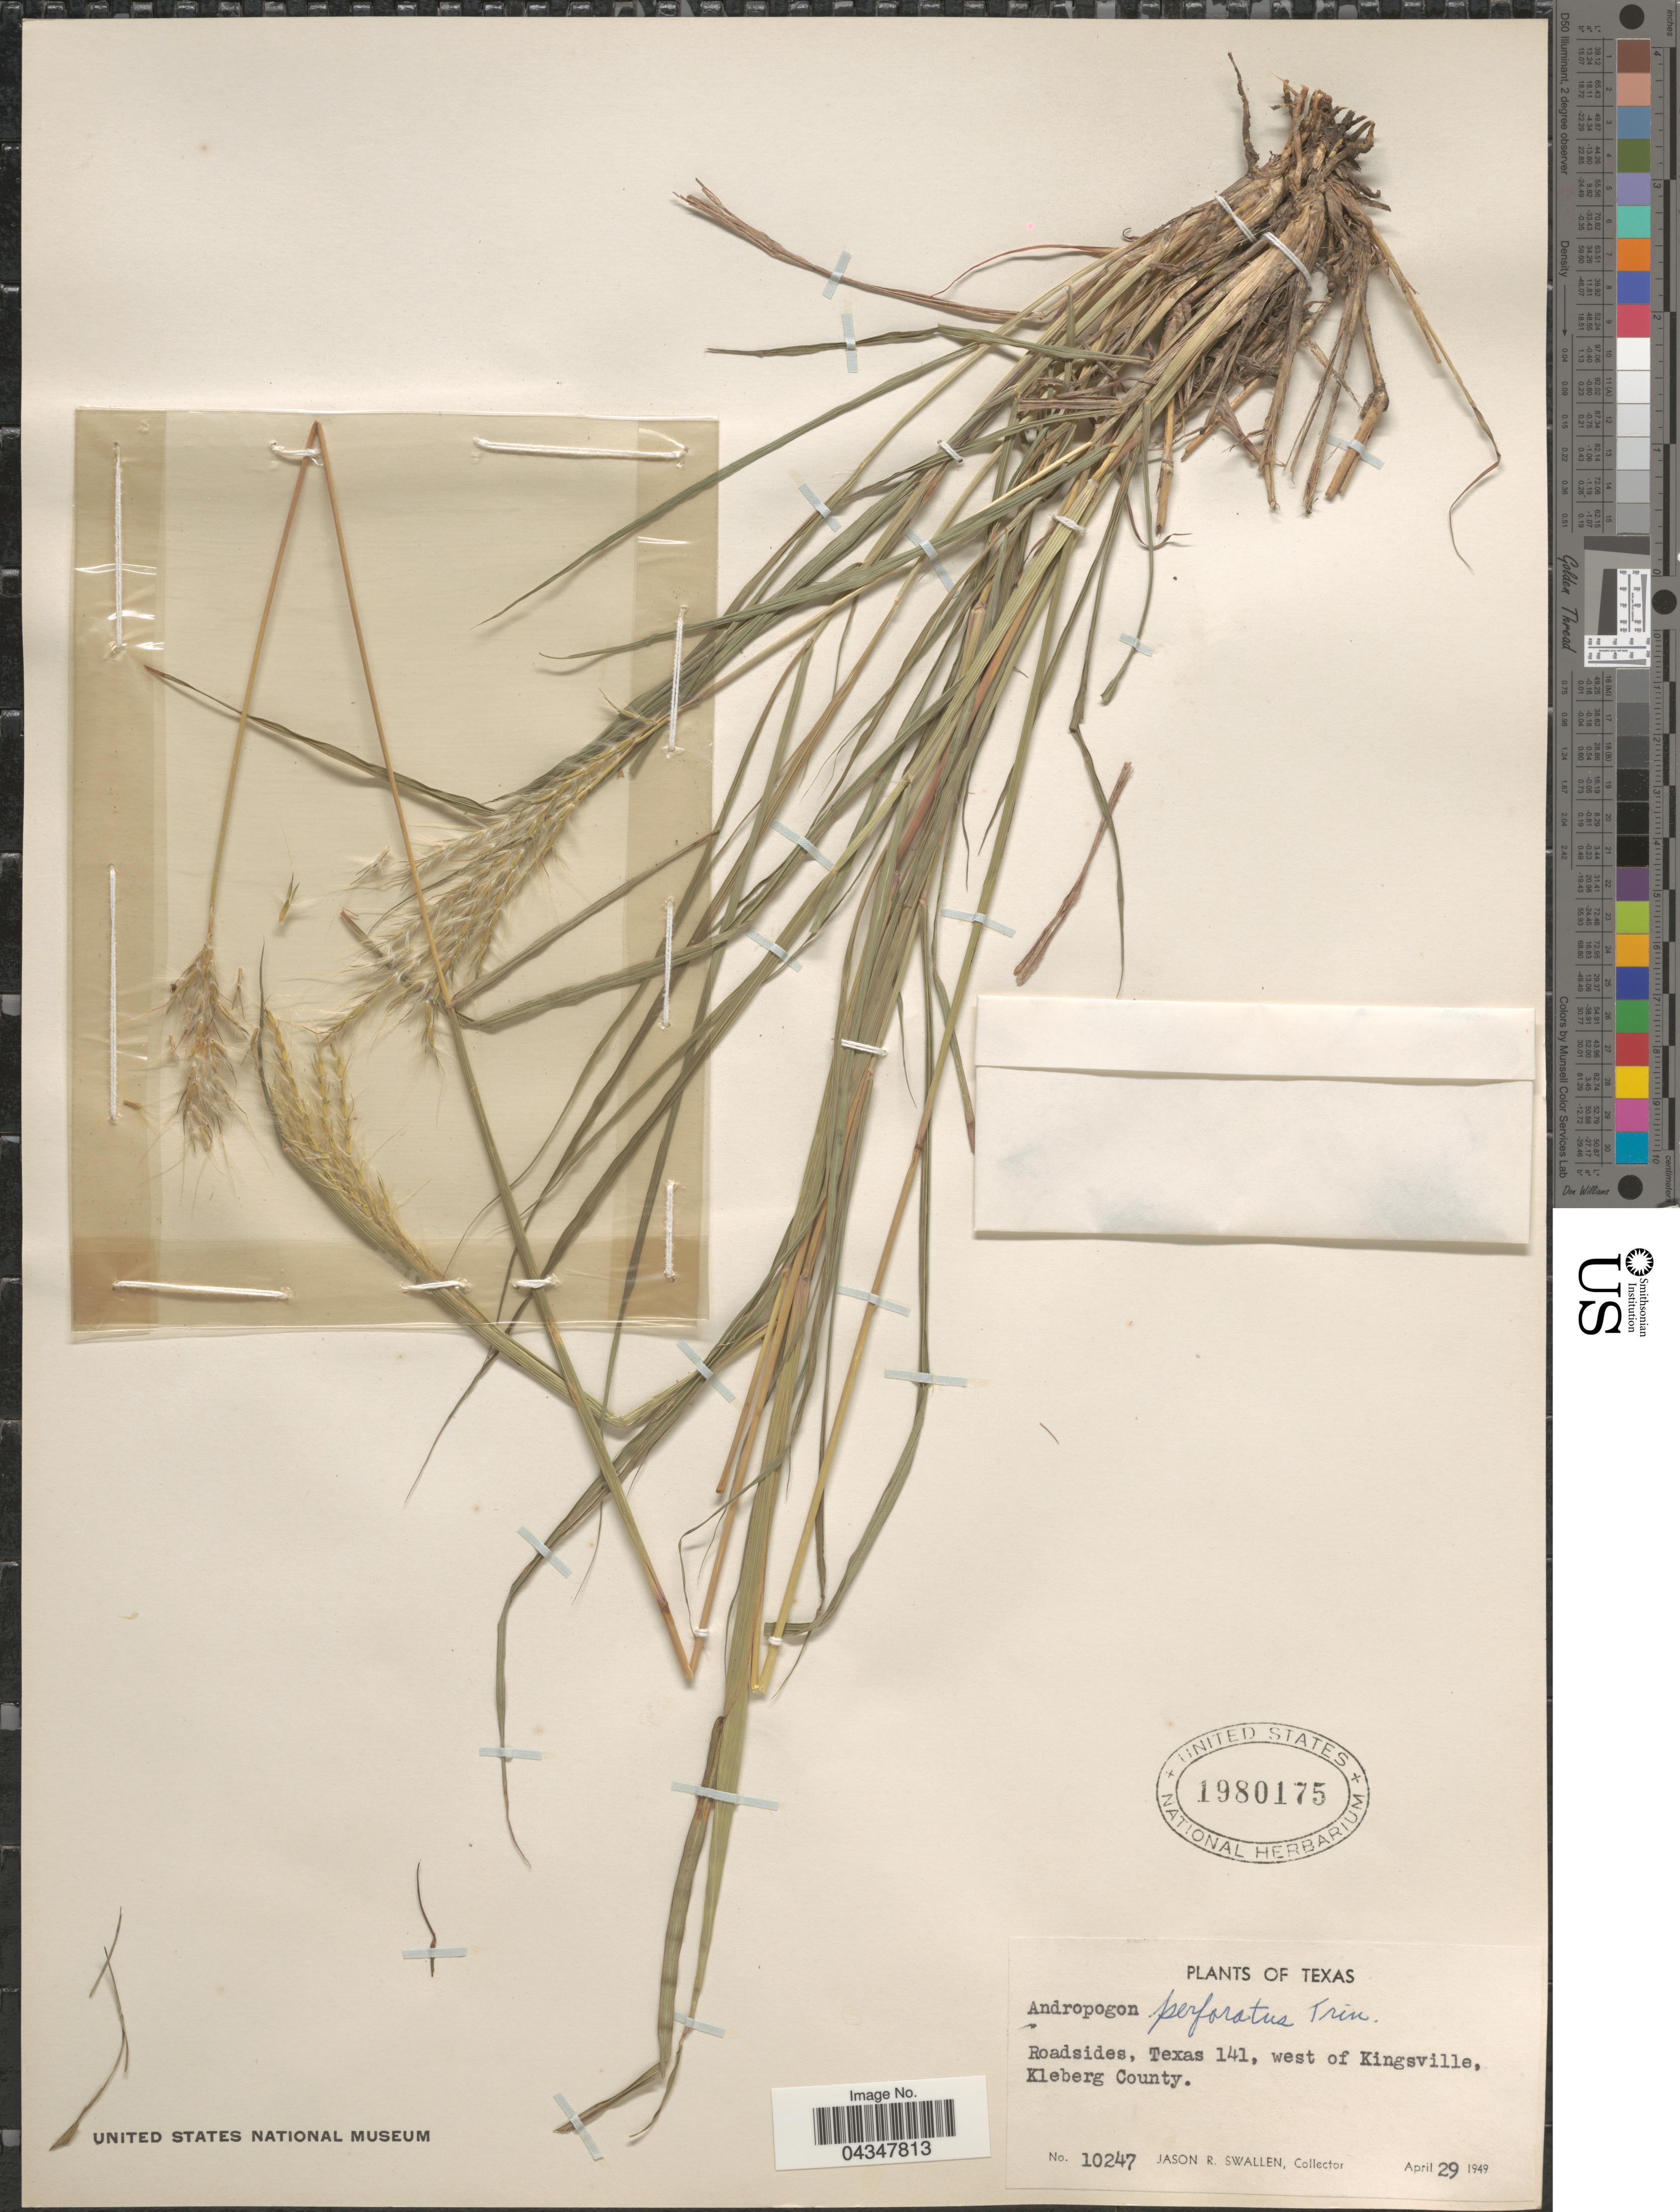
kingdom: Plantae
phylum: Tracheophyta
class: Liliopsida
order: Poales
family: Poaceae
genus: Bothriochloa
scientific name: Bothriochloa perforata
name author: (Trin. ex E. Fourn.) Herter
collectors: J. R. Swallen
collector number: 10247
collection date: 1949-04-29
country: United States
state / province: Texas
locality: Roadsides, Texas 141, west of Kingsville, Kleberg County.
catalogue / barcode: US 1980175